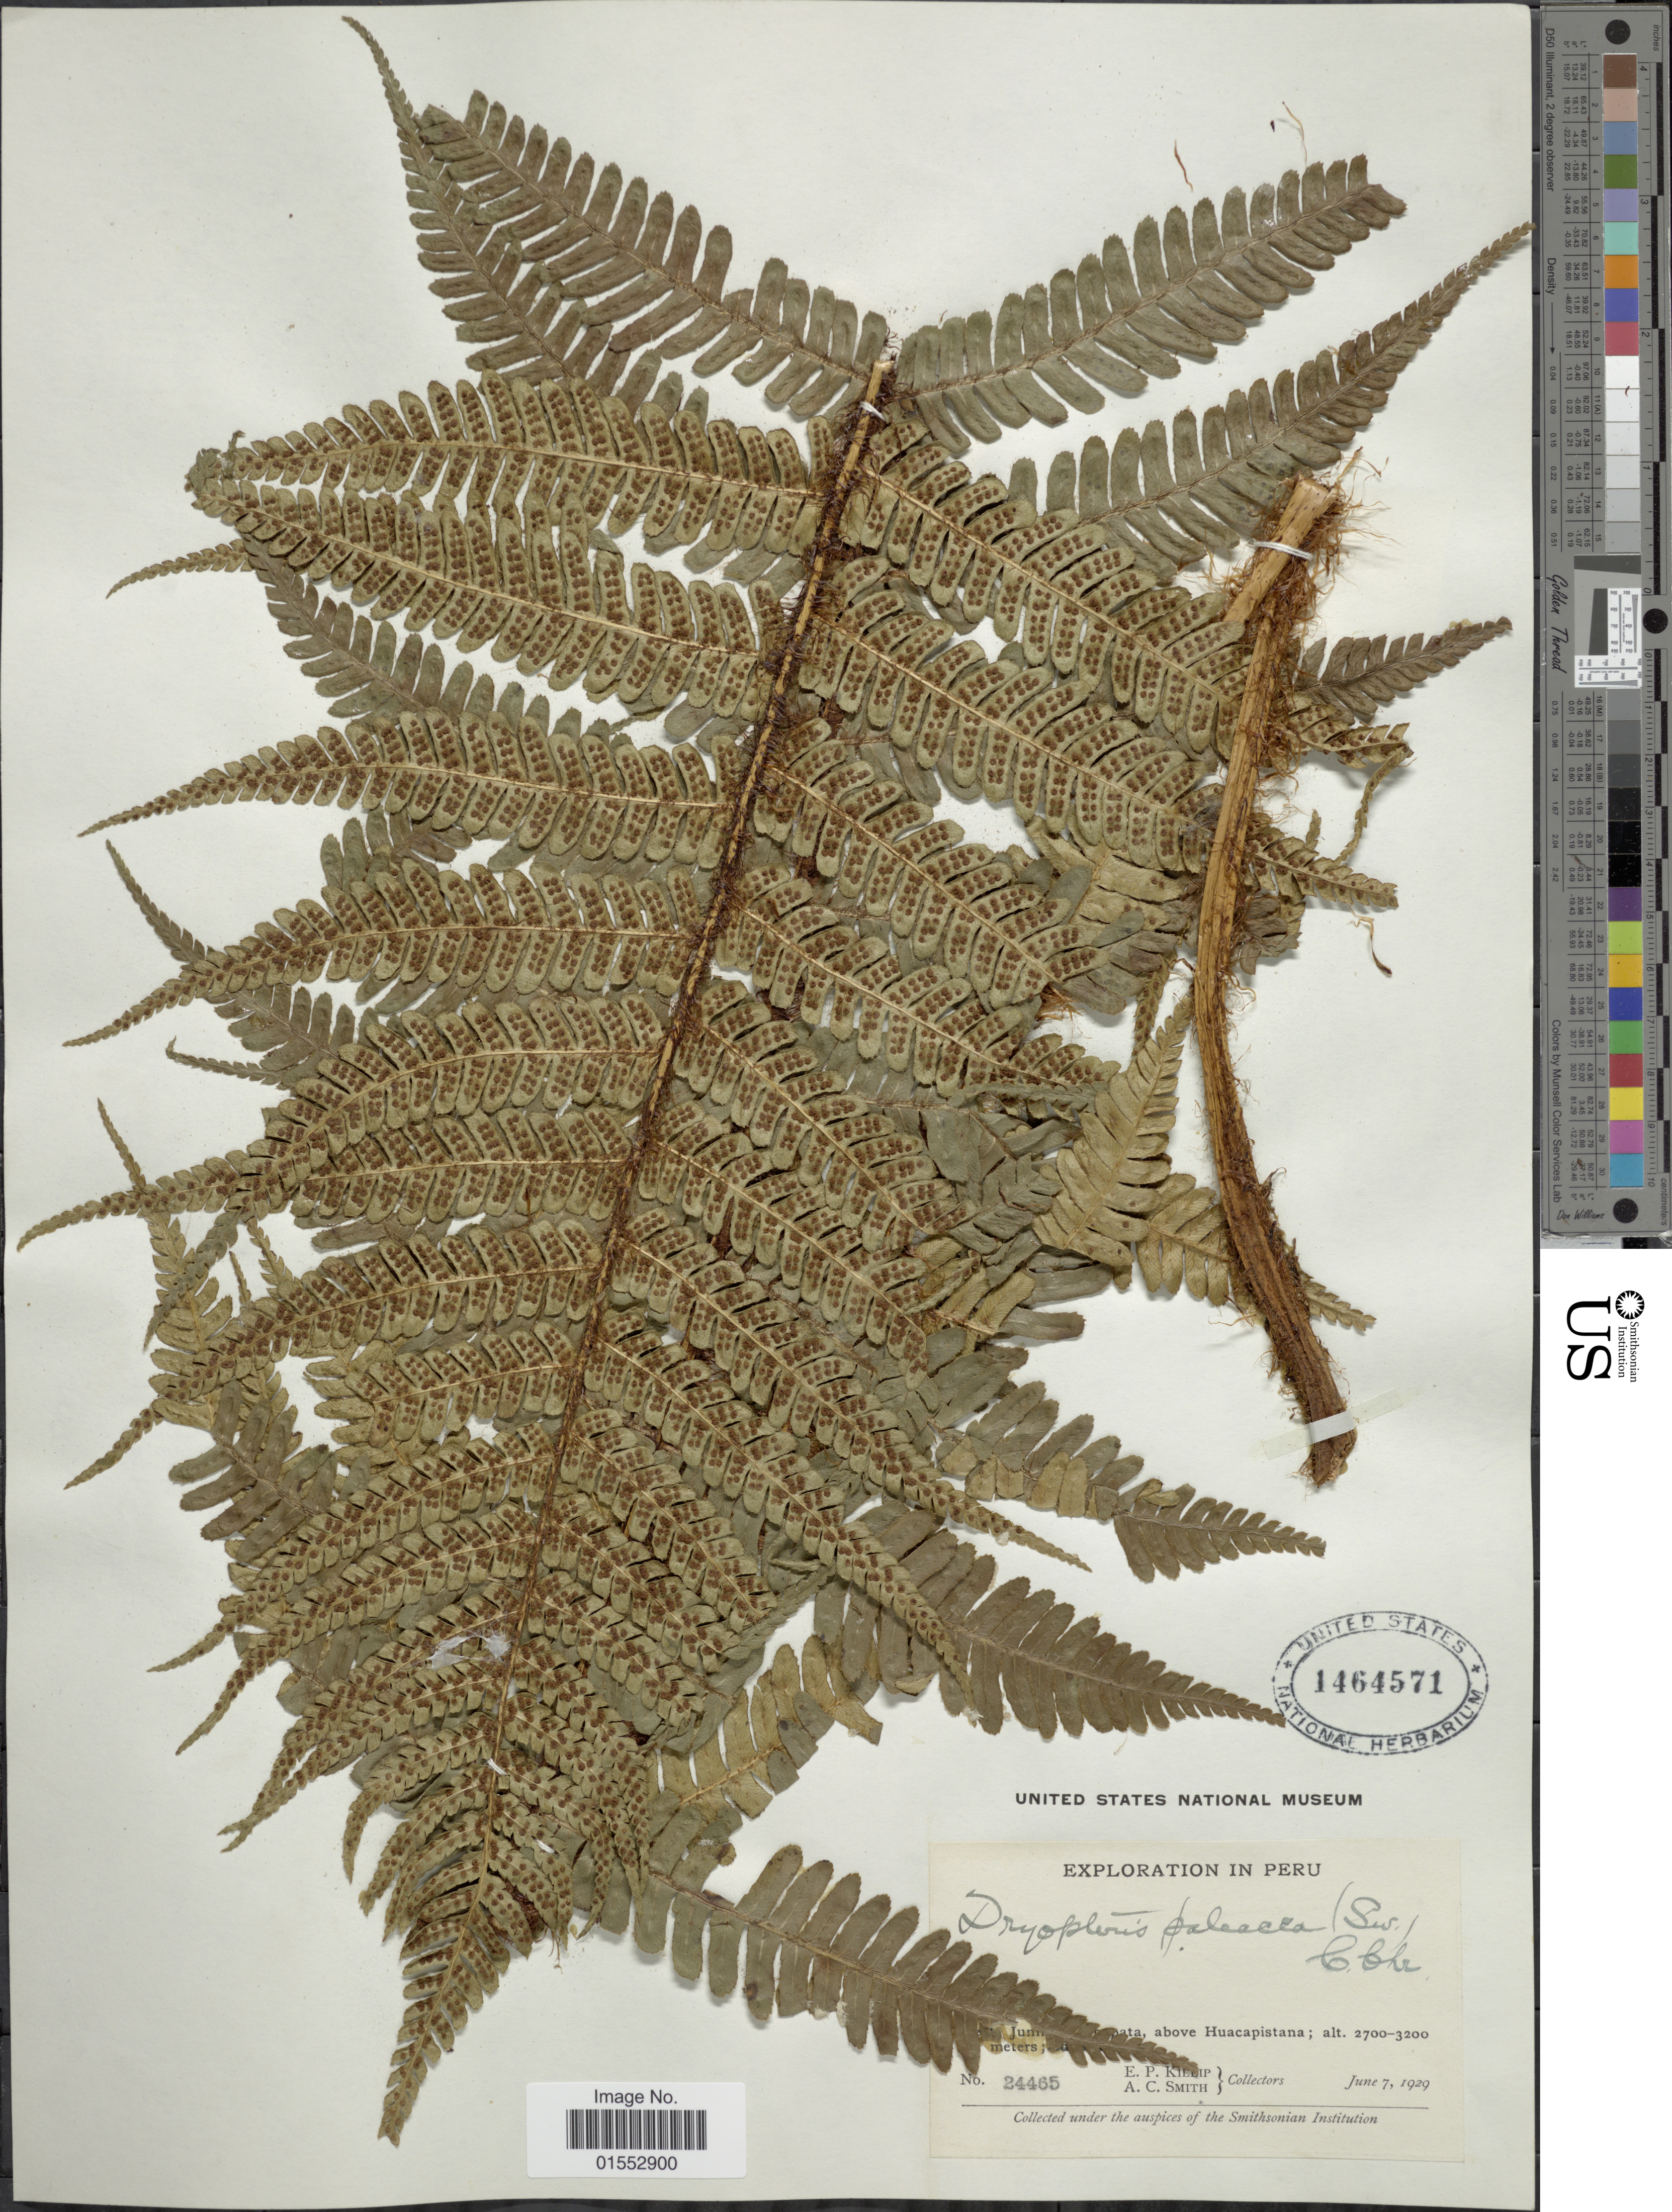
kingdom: Plantae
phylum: Tracheophyta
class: Polypodiopsida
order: Polypodiales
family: Dryopteridaceae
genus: Dryopteris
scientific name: Dryopteris wallichiana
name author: (Spreng.) Hyl.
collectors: E. P. Killip & A. C. Smith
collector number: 24465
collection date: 1929-06-07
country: Peru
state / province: Junín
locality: Carpapata, above Huacapistana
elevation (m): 2700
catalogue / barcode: US 1464571